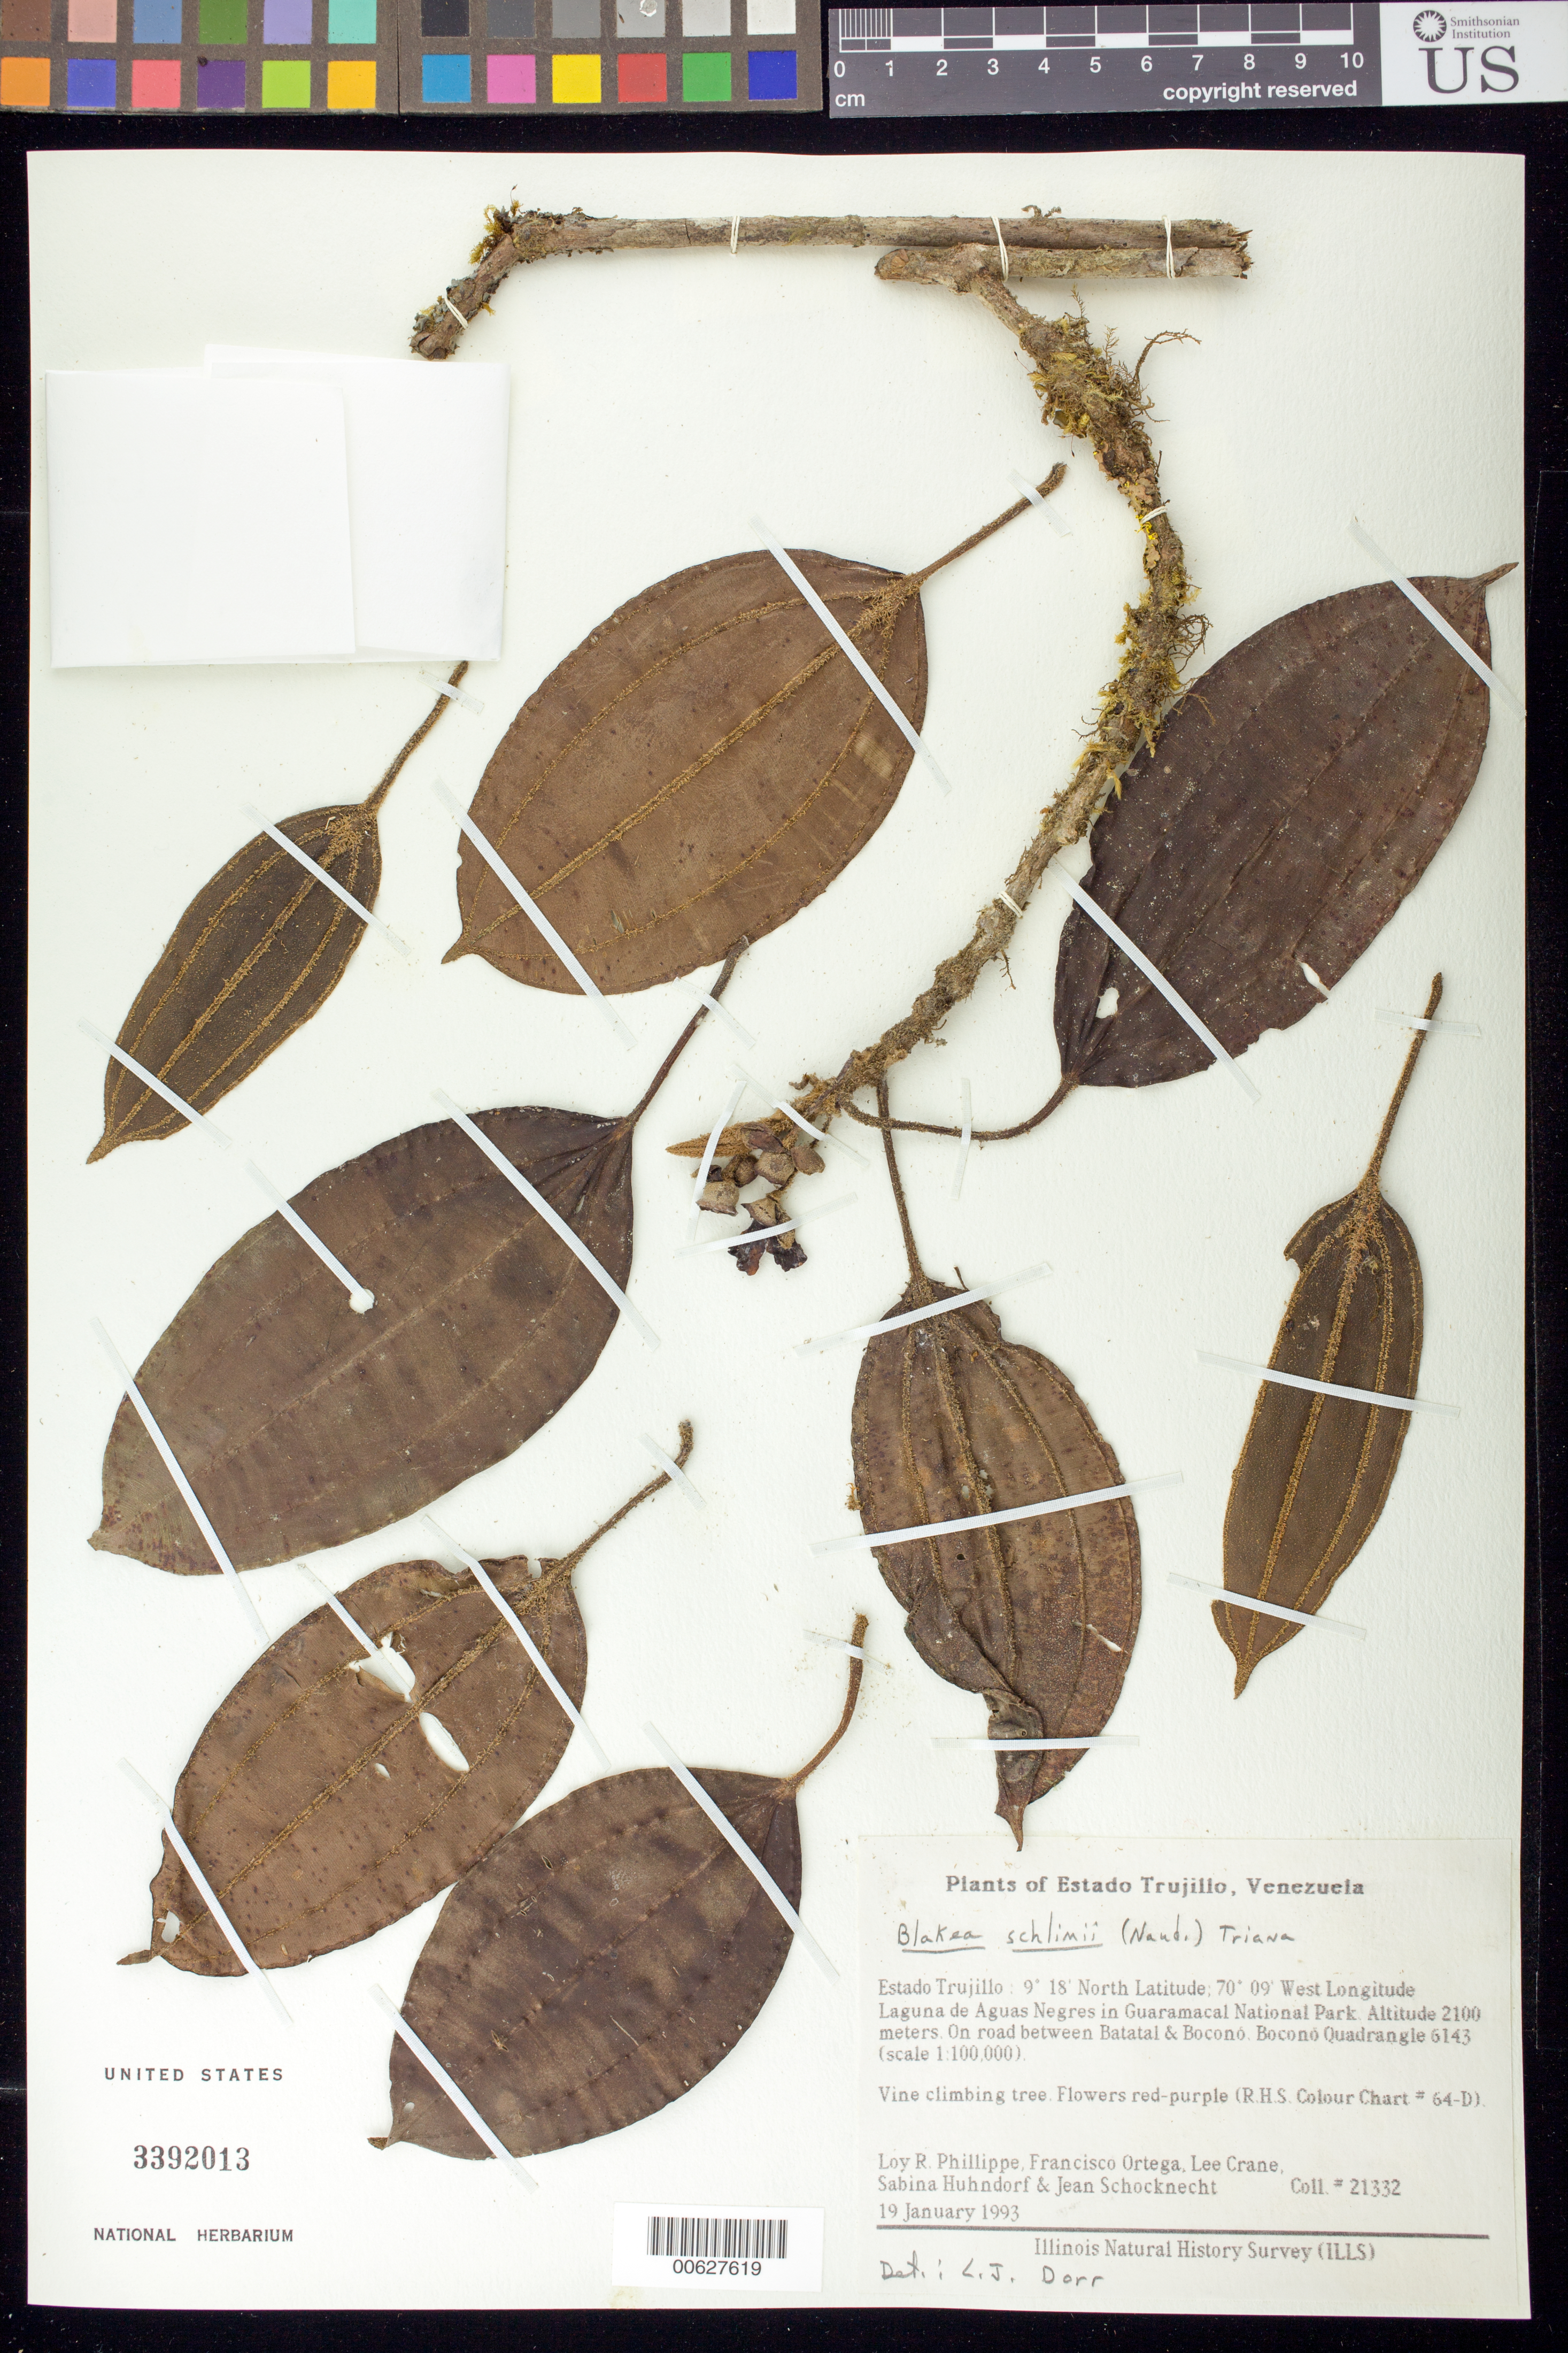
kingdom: Plantae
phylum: Tracheophyta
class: Magnoliopsida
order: Myrtales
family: Melastomataceae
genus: Blakea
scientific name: Blakea schlimii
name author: (Naudin) Triana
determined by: Dorr, L. J., (BOT), Smithsonian Institution - National Museum of Natural History (UNITED STATES)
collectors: L. Phillippe, F. J. Ortega, L. Crane, S. Huhndorf & J. Schocknecht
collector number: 21332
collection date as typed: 19 Jan 1993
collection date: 1993-01-19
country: Venezuela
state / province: Trujillo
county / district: Boconó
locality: Parque Nacional Guaramacal. Laguna de Aguas Negres on road between Batatal & Boconó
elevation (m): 2100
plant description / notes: PORT, US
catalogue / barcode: US 3392013